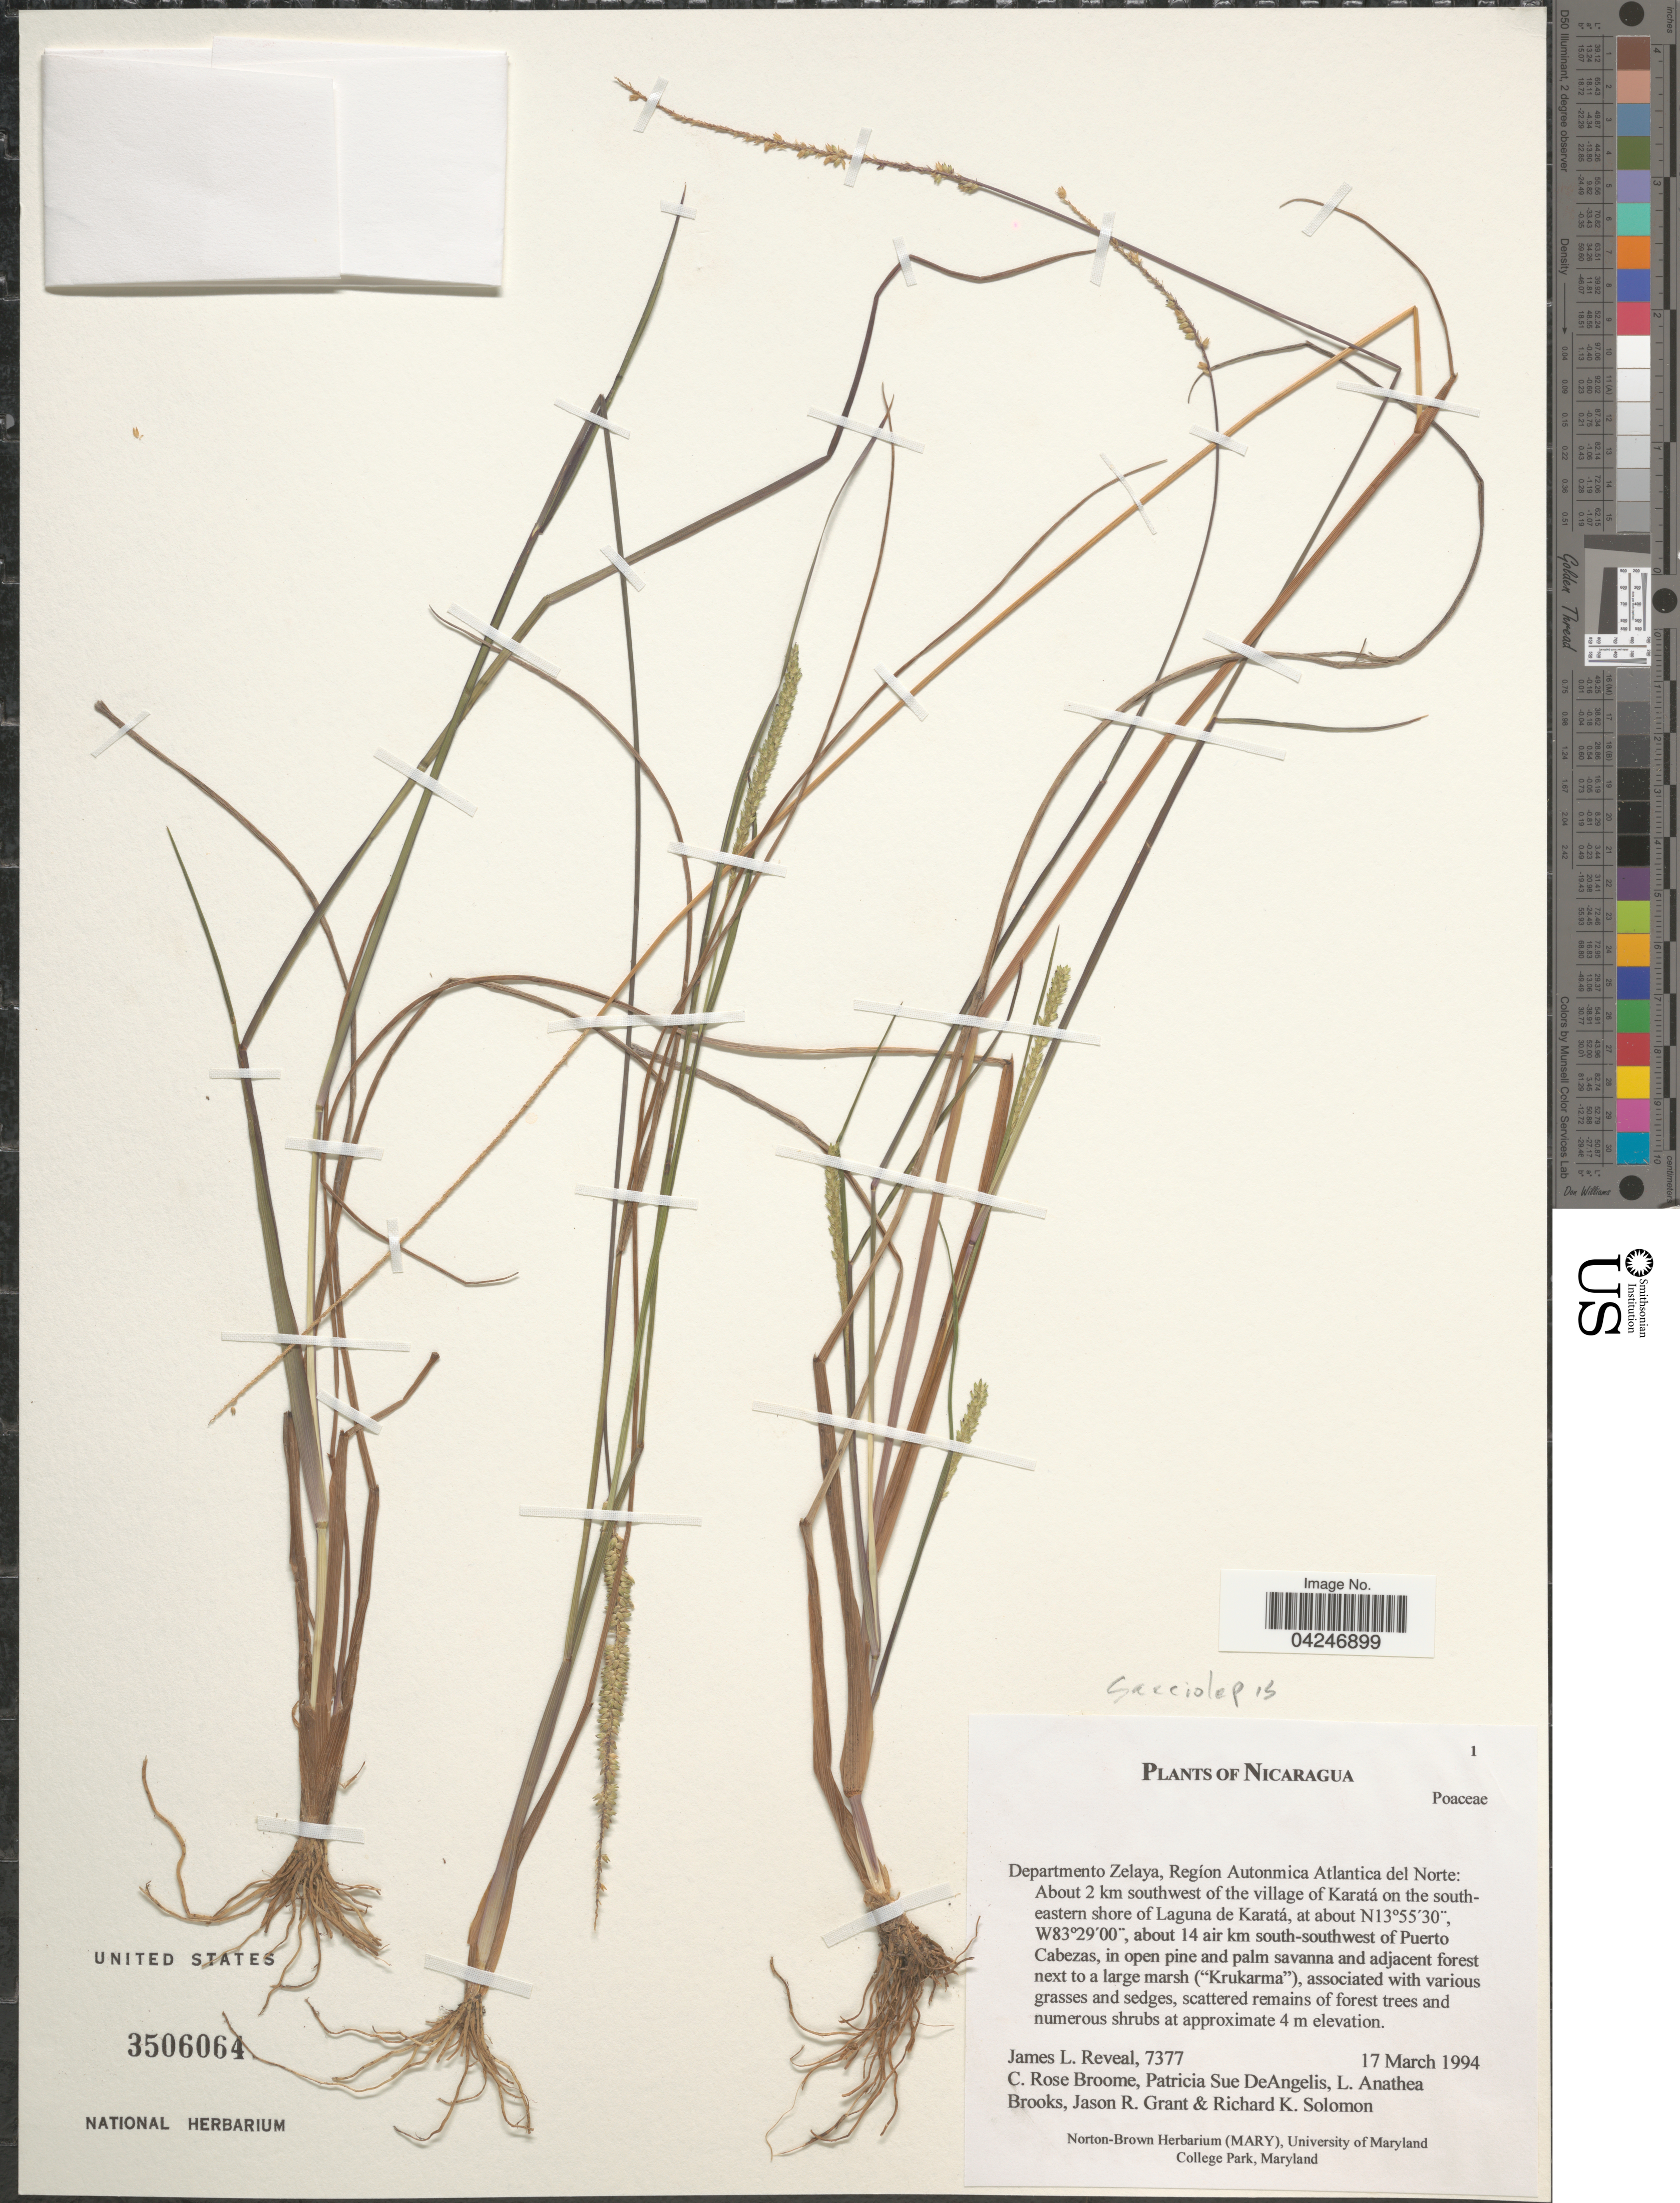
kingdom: Plantae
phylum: Tracheophyta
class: Liliopsida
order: Poales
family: Poaceae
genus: Sacciolepis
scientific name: Sacciolepis myuros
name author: (Lam.) Chase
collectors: J. L. Reveal, C. R. Broome, P. DeAngelis, L. Brooks & et al.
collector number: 7377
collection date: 1994-03-17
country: Nicaragua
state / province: Atlántico Norte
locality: Departmento Zelaya, Regíon Autonmica Atlantica del Norte; About 2 km southwest of the village of Karatá on the southeastern shore of Laguna de Karatá, about 14 air km south-southwest of Puerto Cabezas.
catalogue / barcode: US 3506064